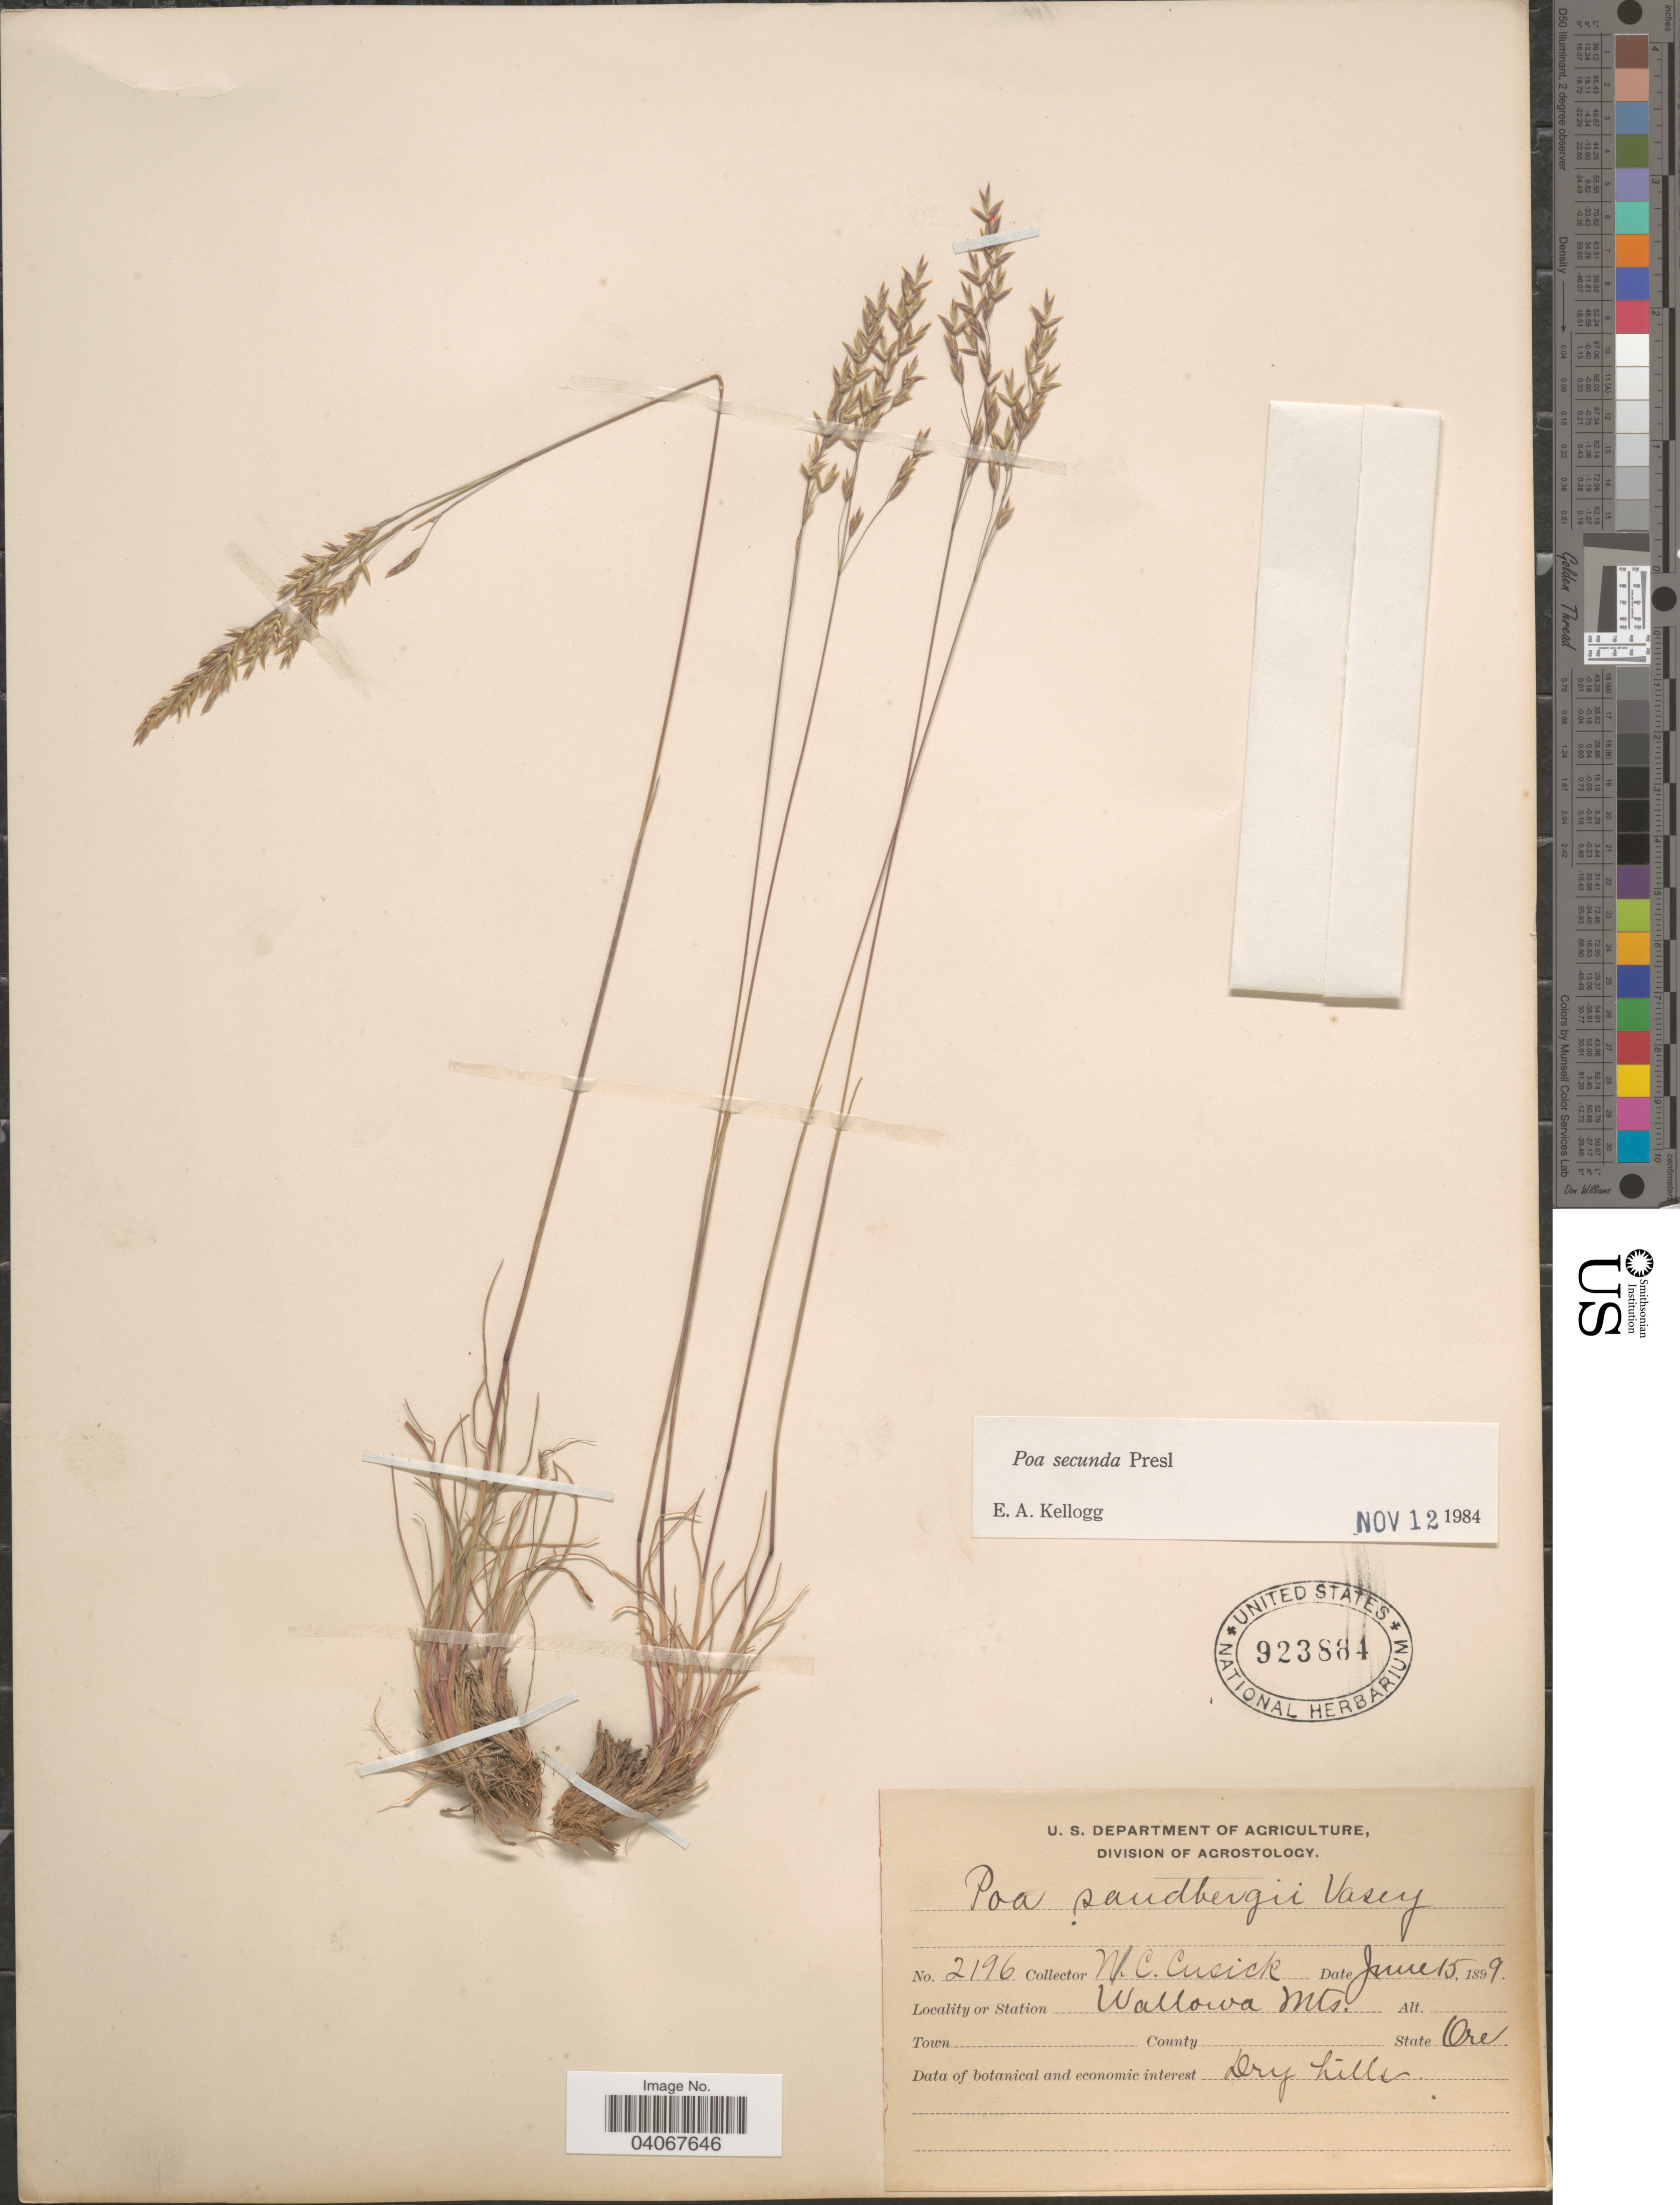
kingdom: Plantae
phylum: Tracheophyta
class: Liliopsida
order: Poales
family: Poaceae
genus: Poa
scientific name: Poa secunda subsp. secunda var. secunda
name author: J. Presl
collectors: W. C. Cusick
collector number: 2196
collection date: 1899-06-15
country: United States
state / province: Oregon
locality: Wallowa Mts. Dry hills.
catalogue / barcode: US 923864